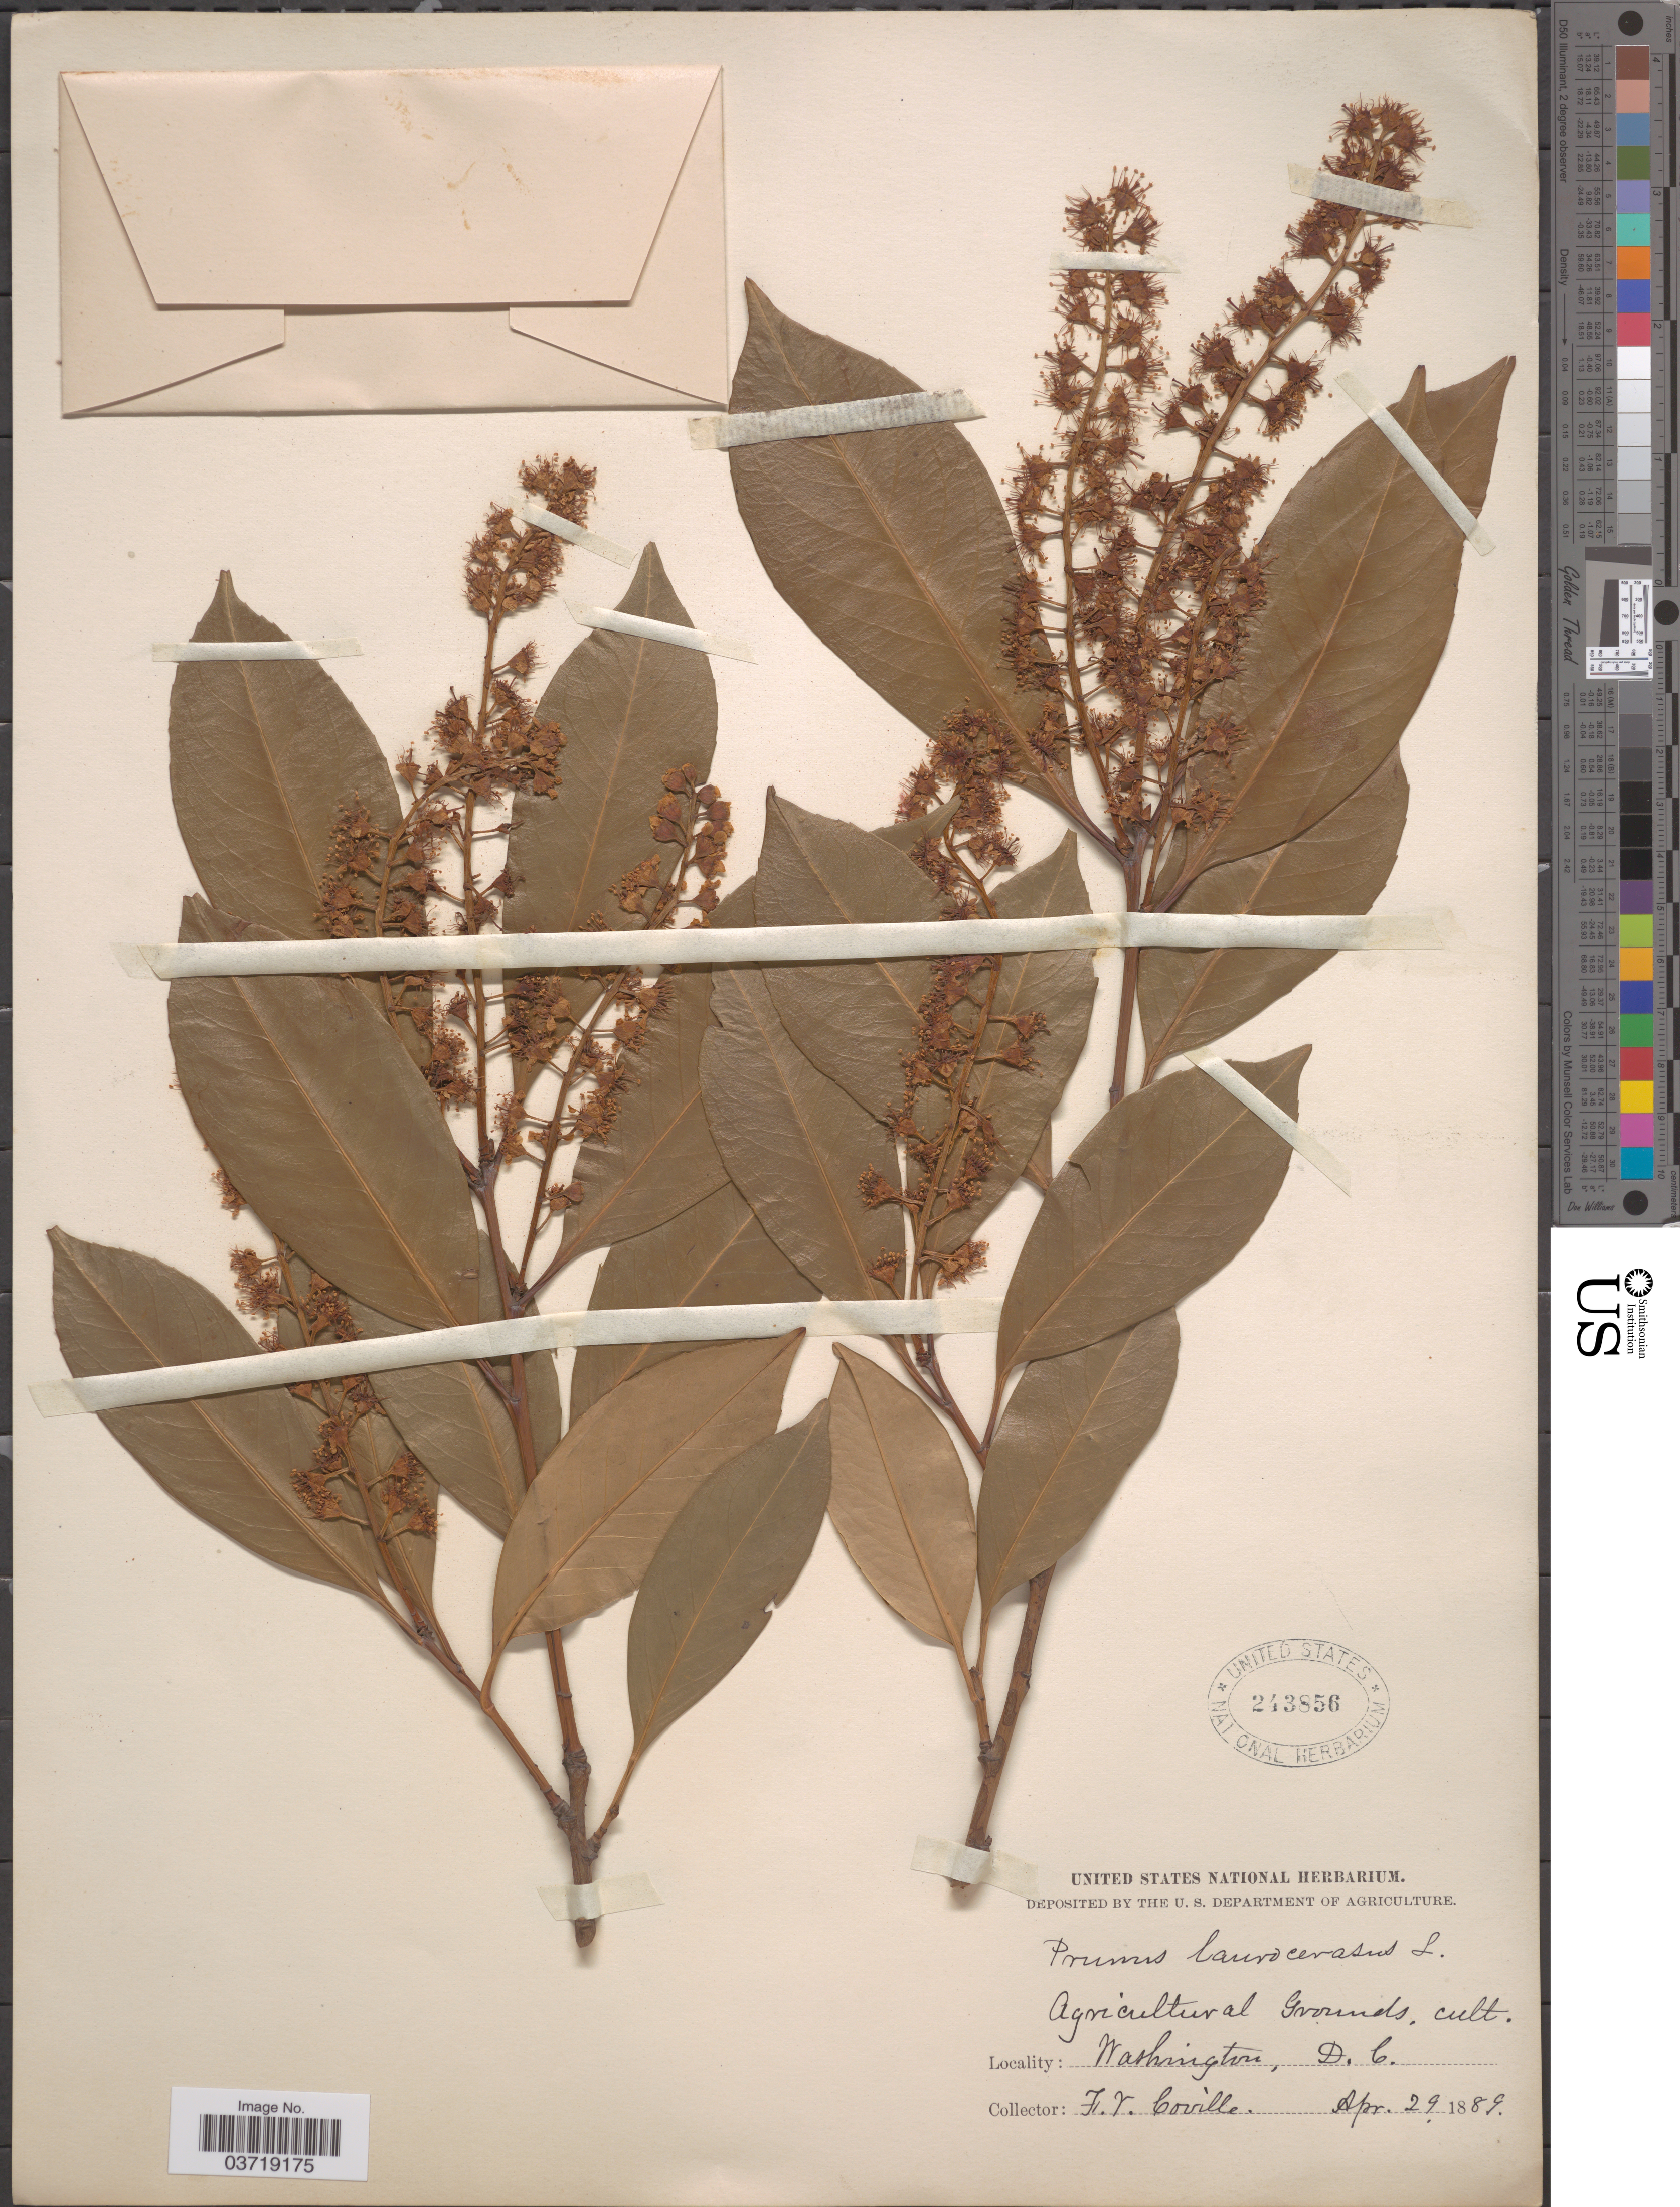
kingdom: Plantae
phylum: Tracheophyta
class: Magnoliopsida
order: Rosales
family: Rosaceae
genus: Prunus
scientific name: Prunus laurocerasus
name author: L.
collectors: F. V. Coville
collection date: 1889-04-29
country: United States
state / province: District of Columbia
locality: Agricultural Grounds. Washington.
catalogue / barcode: US 243856